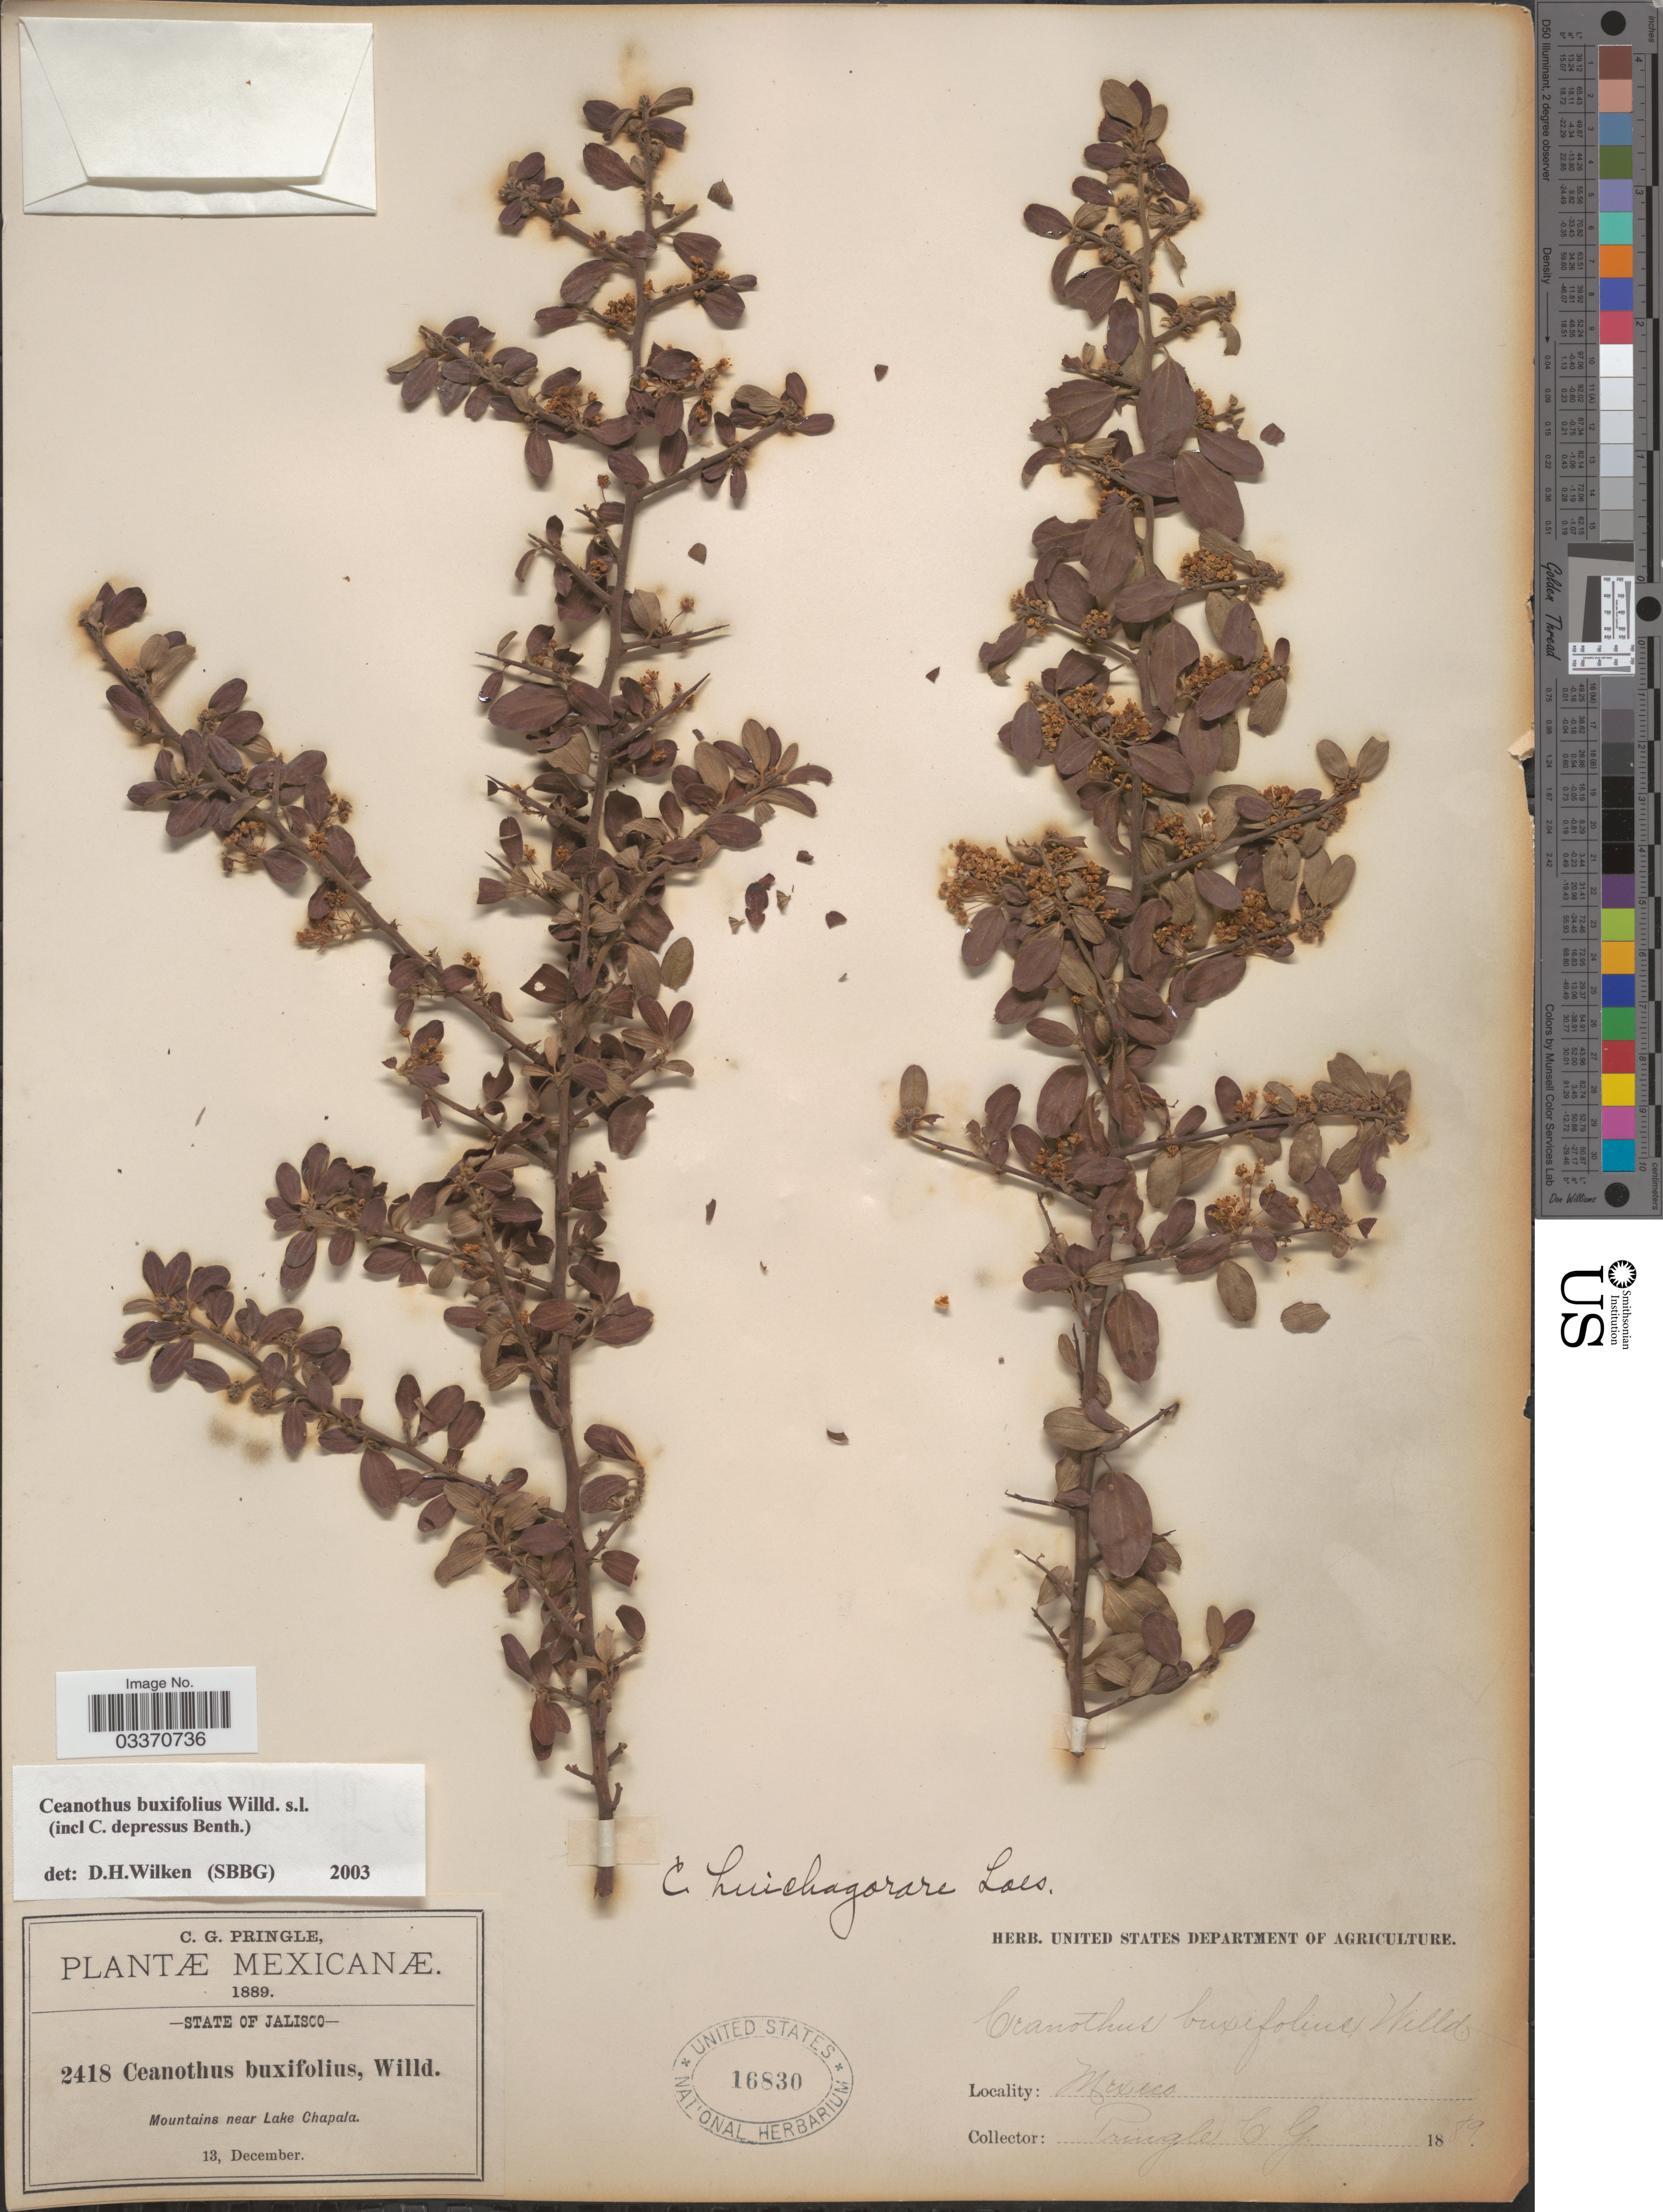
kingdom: Plantae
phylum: Tracheophyta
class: Magnoliopsida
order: Rosales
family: Rhamnaceae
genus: Ceanothus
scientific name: Ceanothus buxifolius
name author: Willd. ex Roem. & Schult.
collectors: C. G. Pringle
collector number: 2418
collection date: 1889-12-13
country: Mexico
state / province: Jalisco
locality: Mountains near Lake Chapala.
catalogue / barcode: US 16830